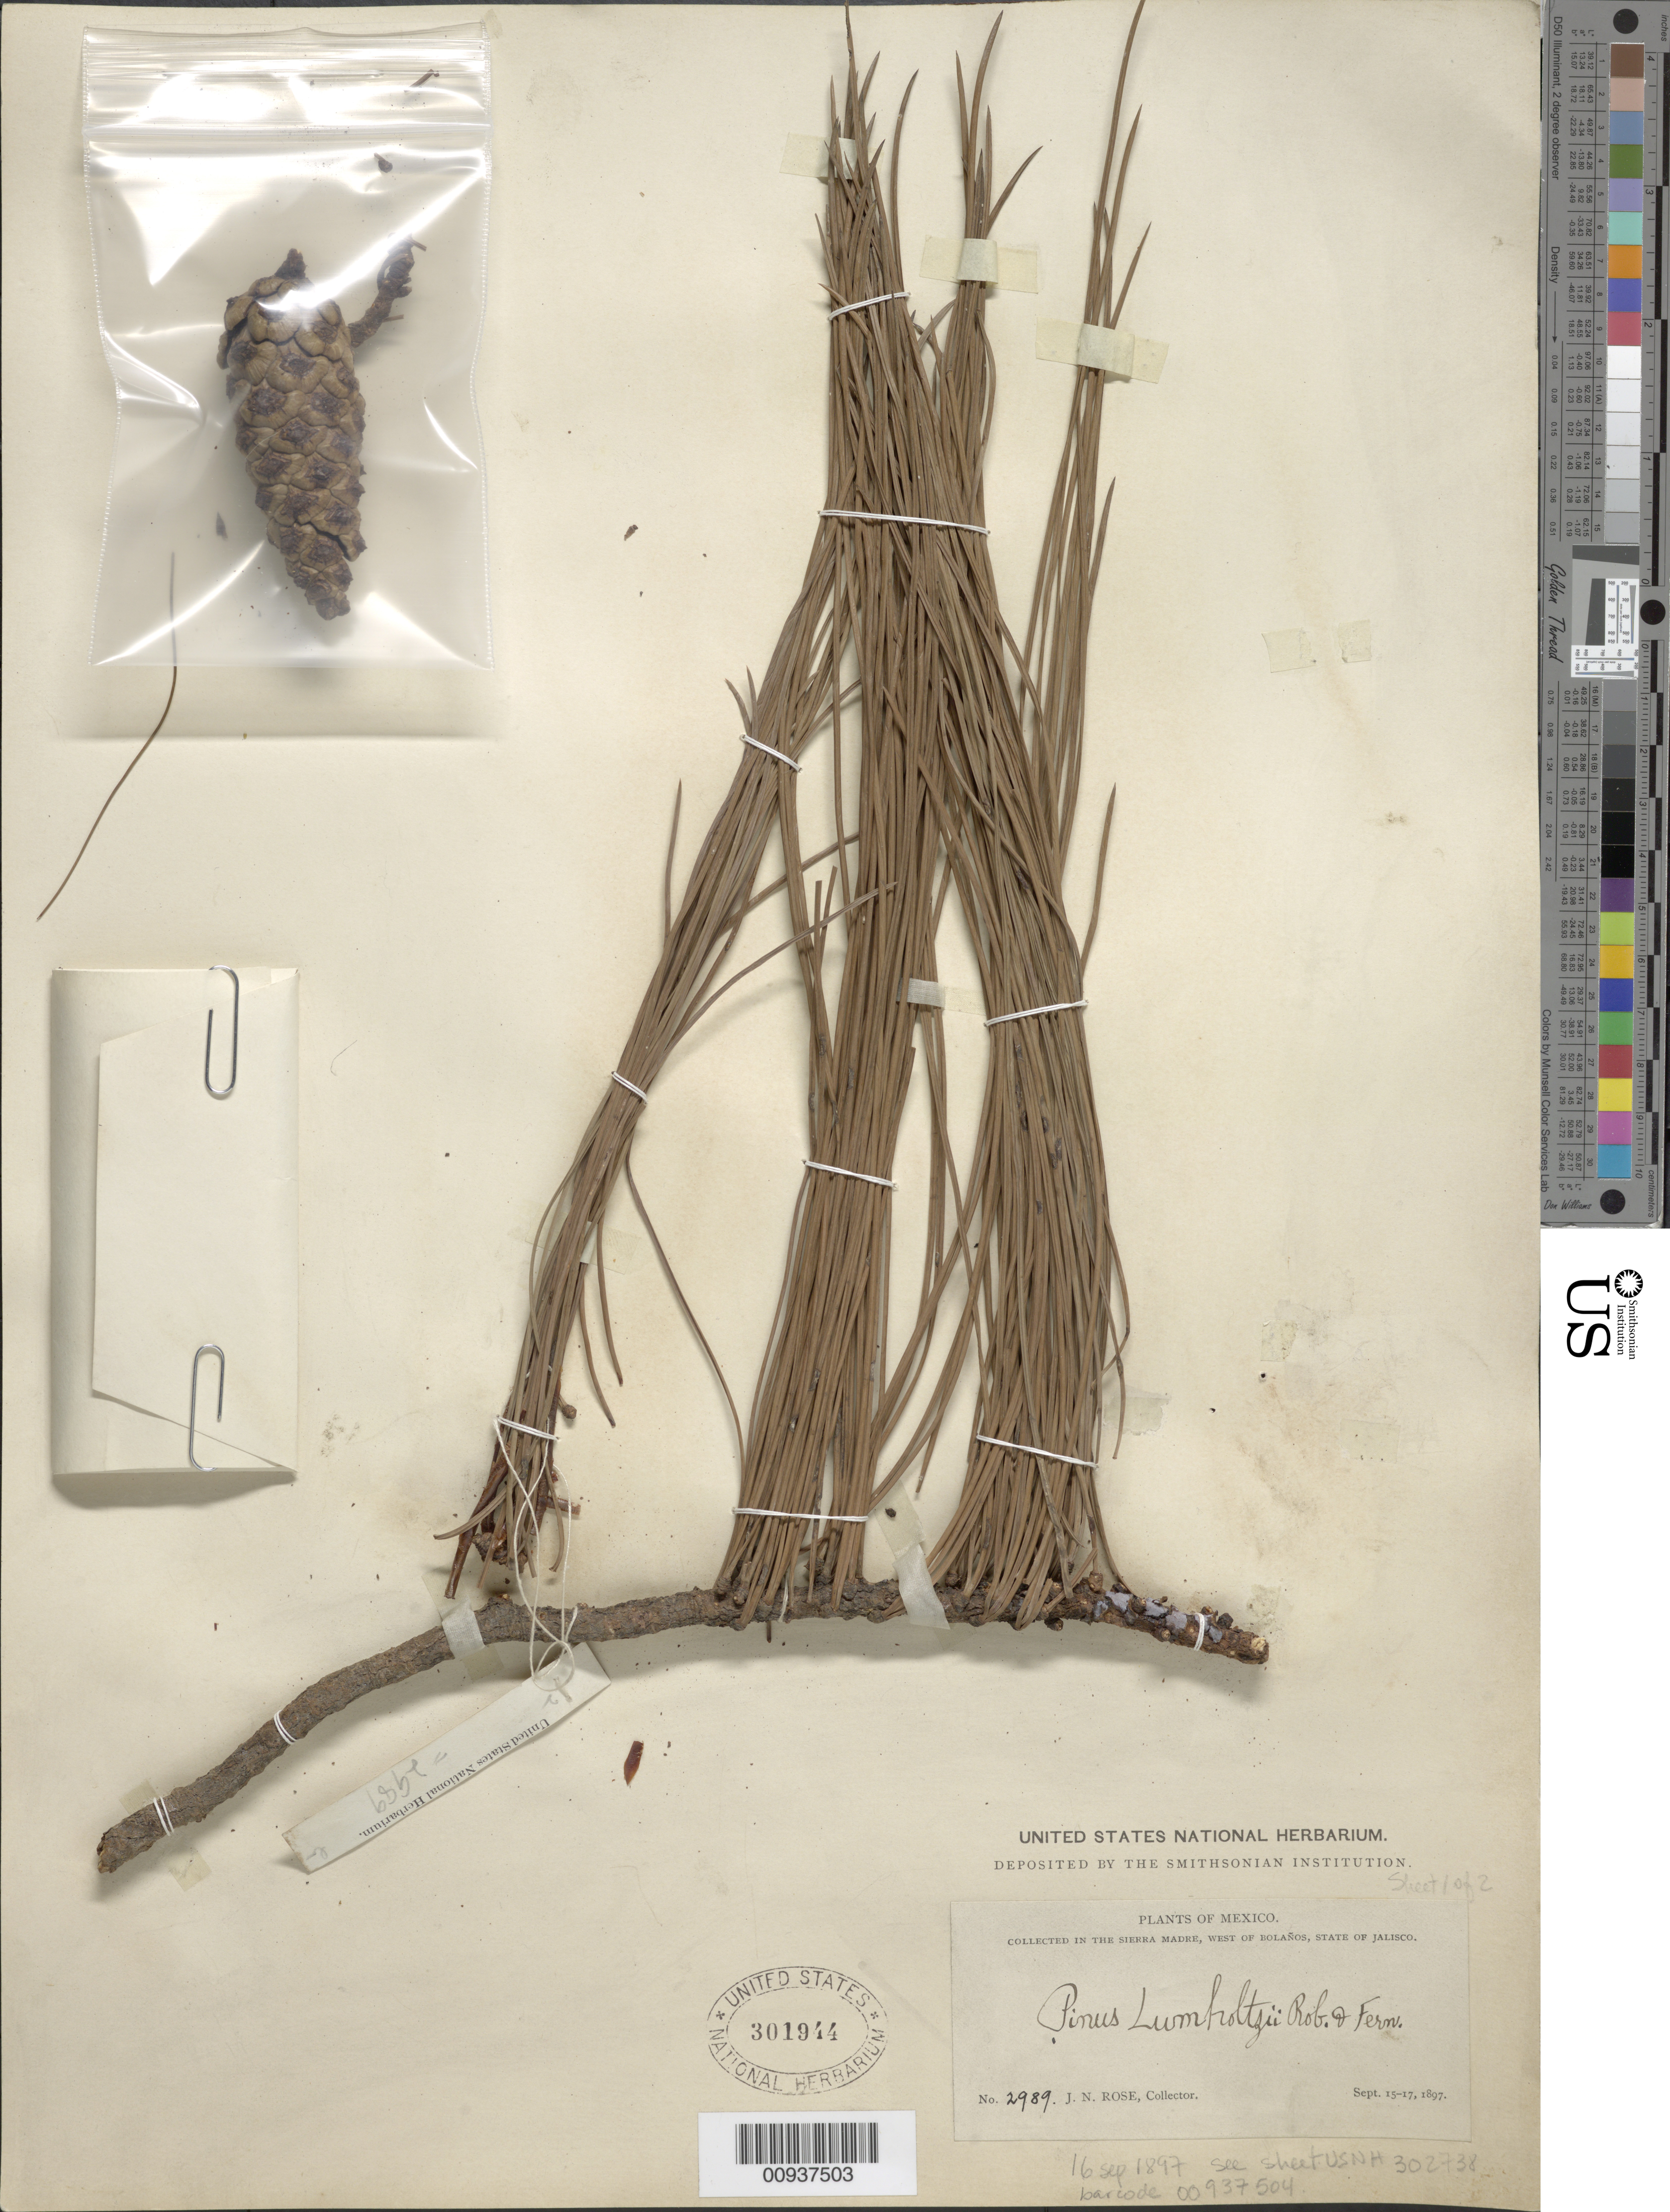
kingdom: Plantae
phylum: Tracheophyta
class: Pinopsida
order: Pinales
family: Pinaceae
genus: Pinus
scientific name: Pinus lumholtzii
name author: B.L. Rob. & Fernald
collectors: J. N. Rose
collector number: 2989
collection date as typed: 15 Sep 1897 to 17 Sep 1897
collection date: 1897-09-15/1897-09-17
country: Mexico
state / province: Jalisco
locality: Sierra Madre, West of Bolaños.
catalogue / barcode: US 301944